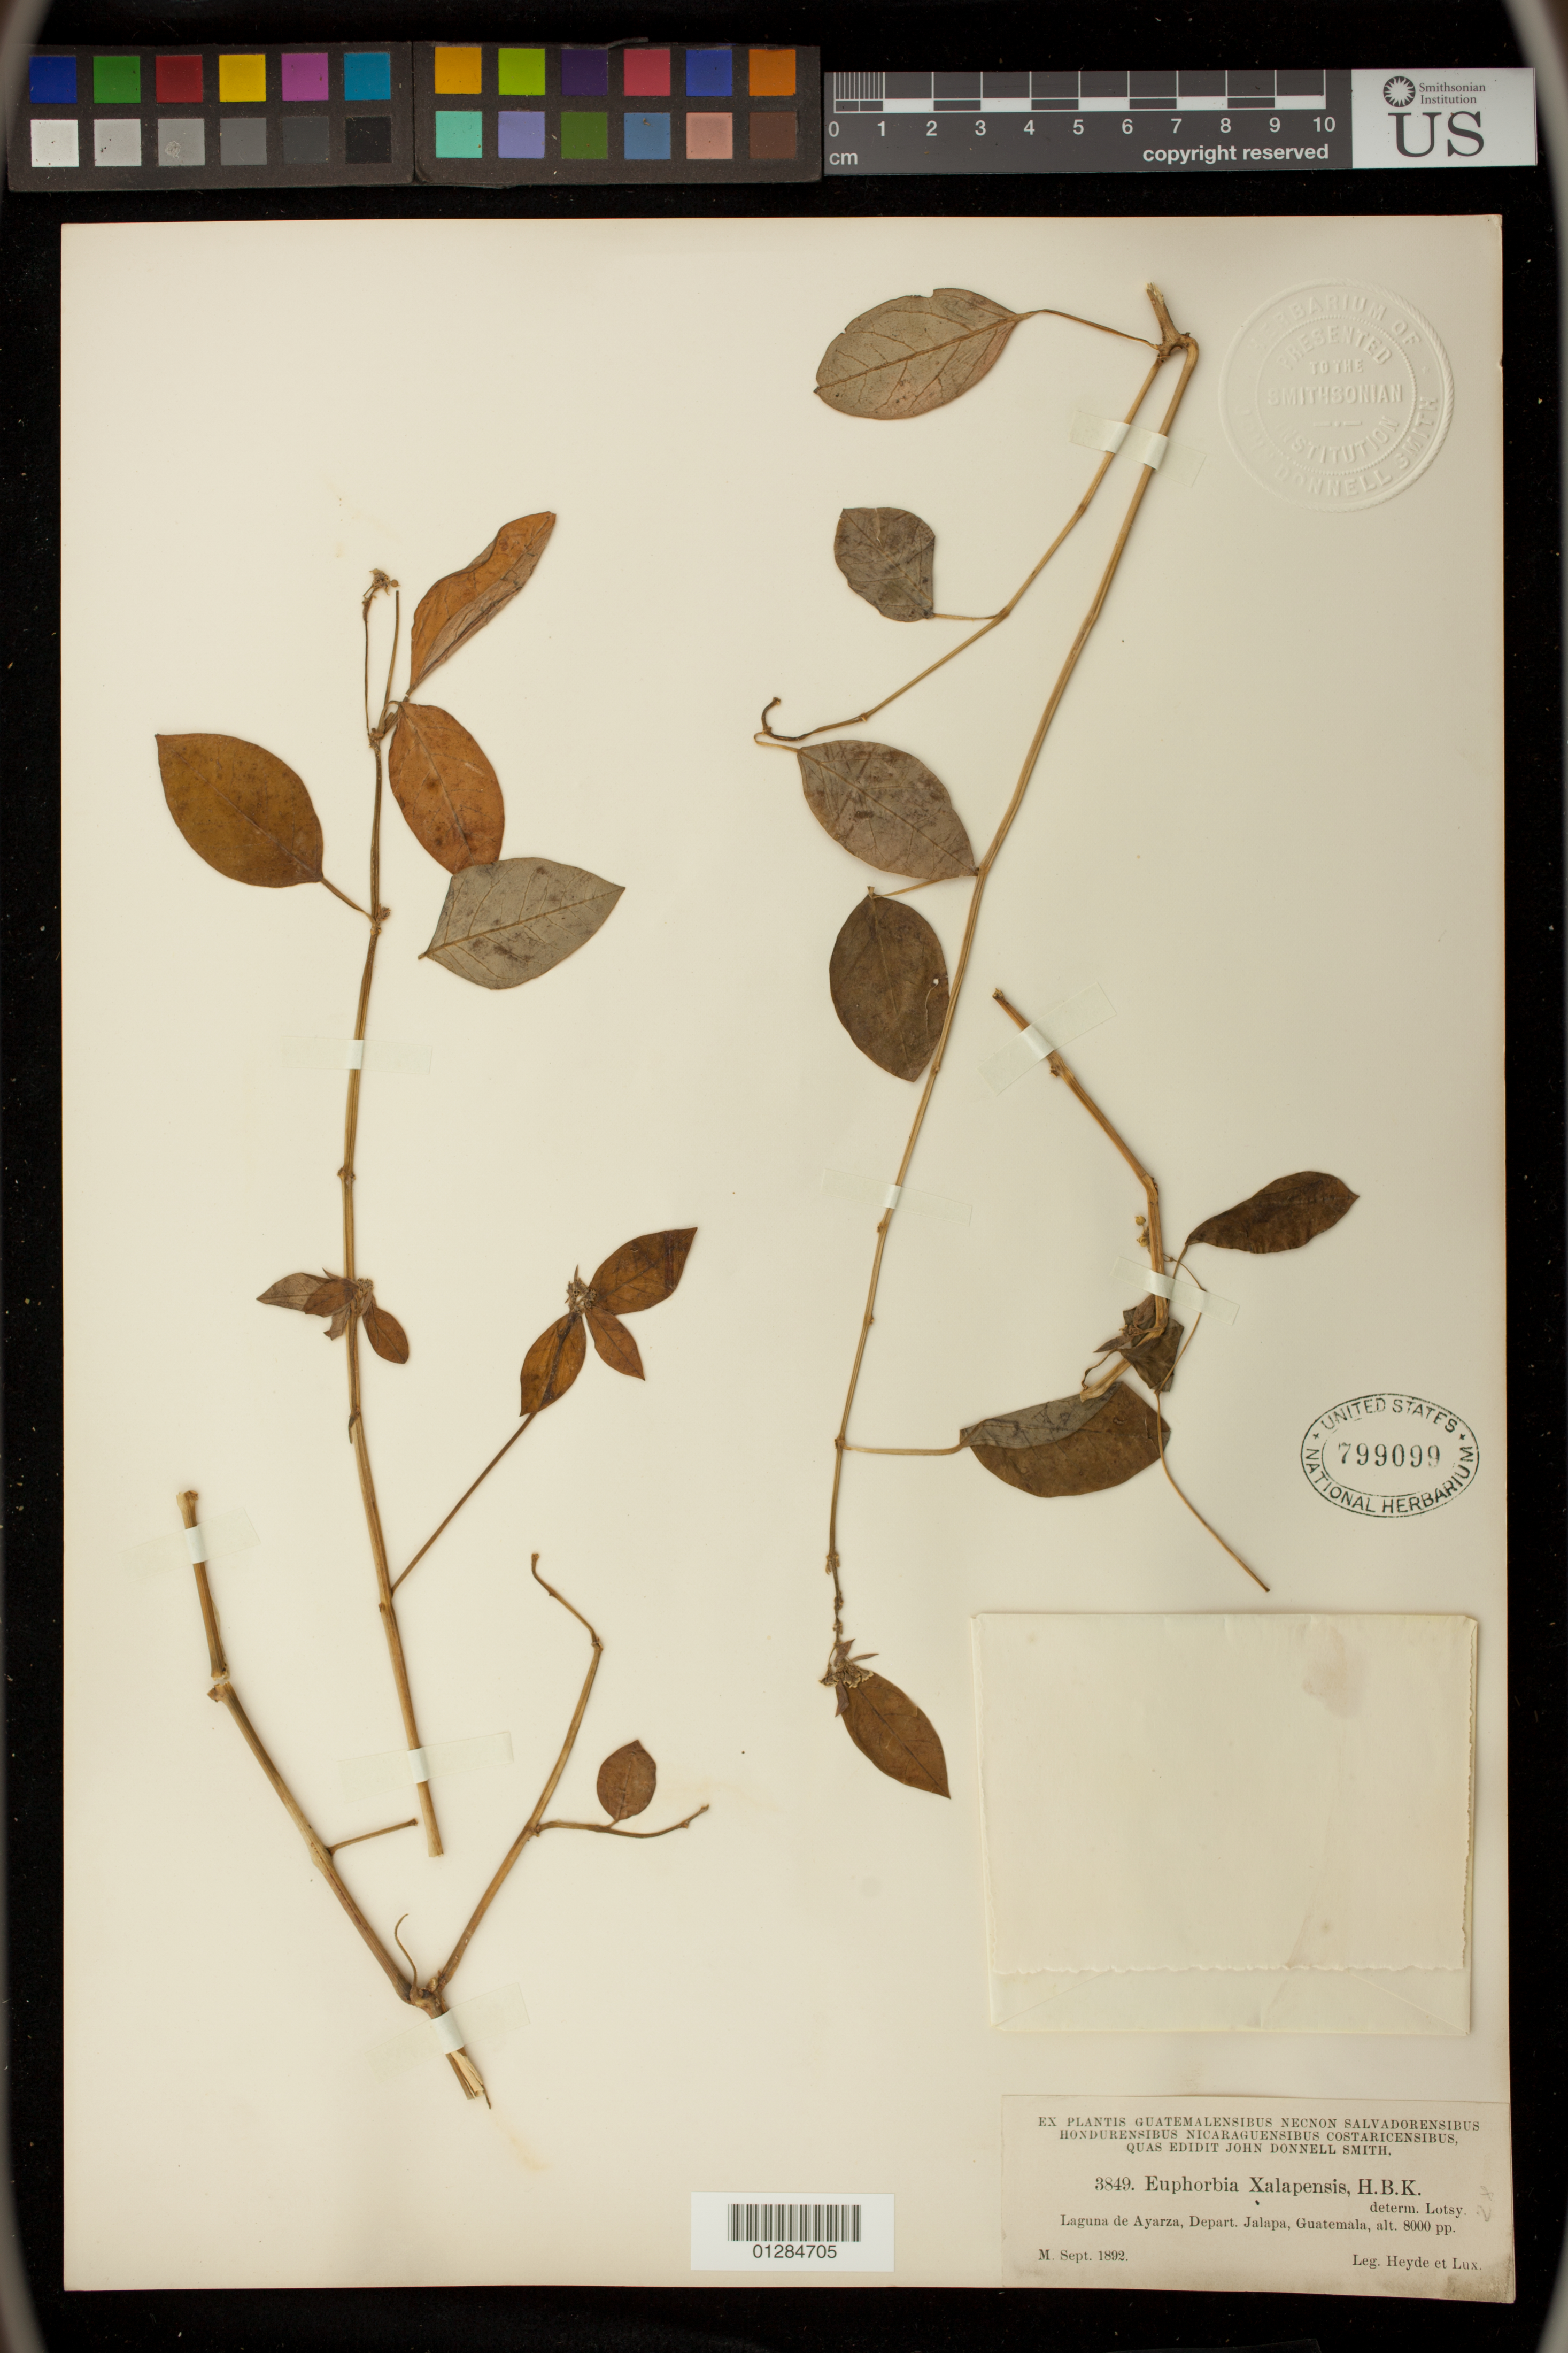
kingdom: Plantae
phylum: Tracheophyta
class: Magnoliopsida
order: Malpighiales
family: Euphorbiaceae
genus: Euphorbia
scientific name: Euphorbia xalapensis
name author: Kunth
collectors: J. Smith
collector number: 3849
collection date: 1892-09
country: Guatemala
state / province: Jalapa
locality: Laguna de Ayarza, Depart. Jalapa, Guatemala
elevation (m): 2438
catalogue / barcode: US 799099